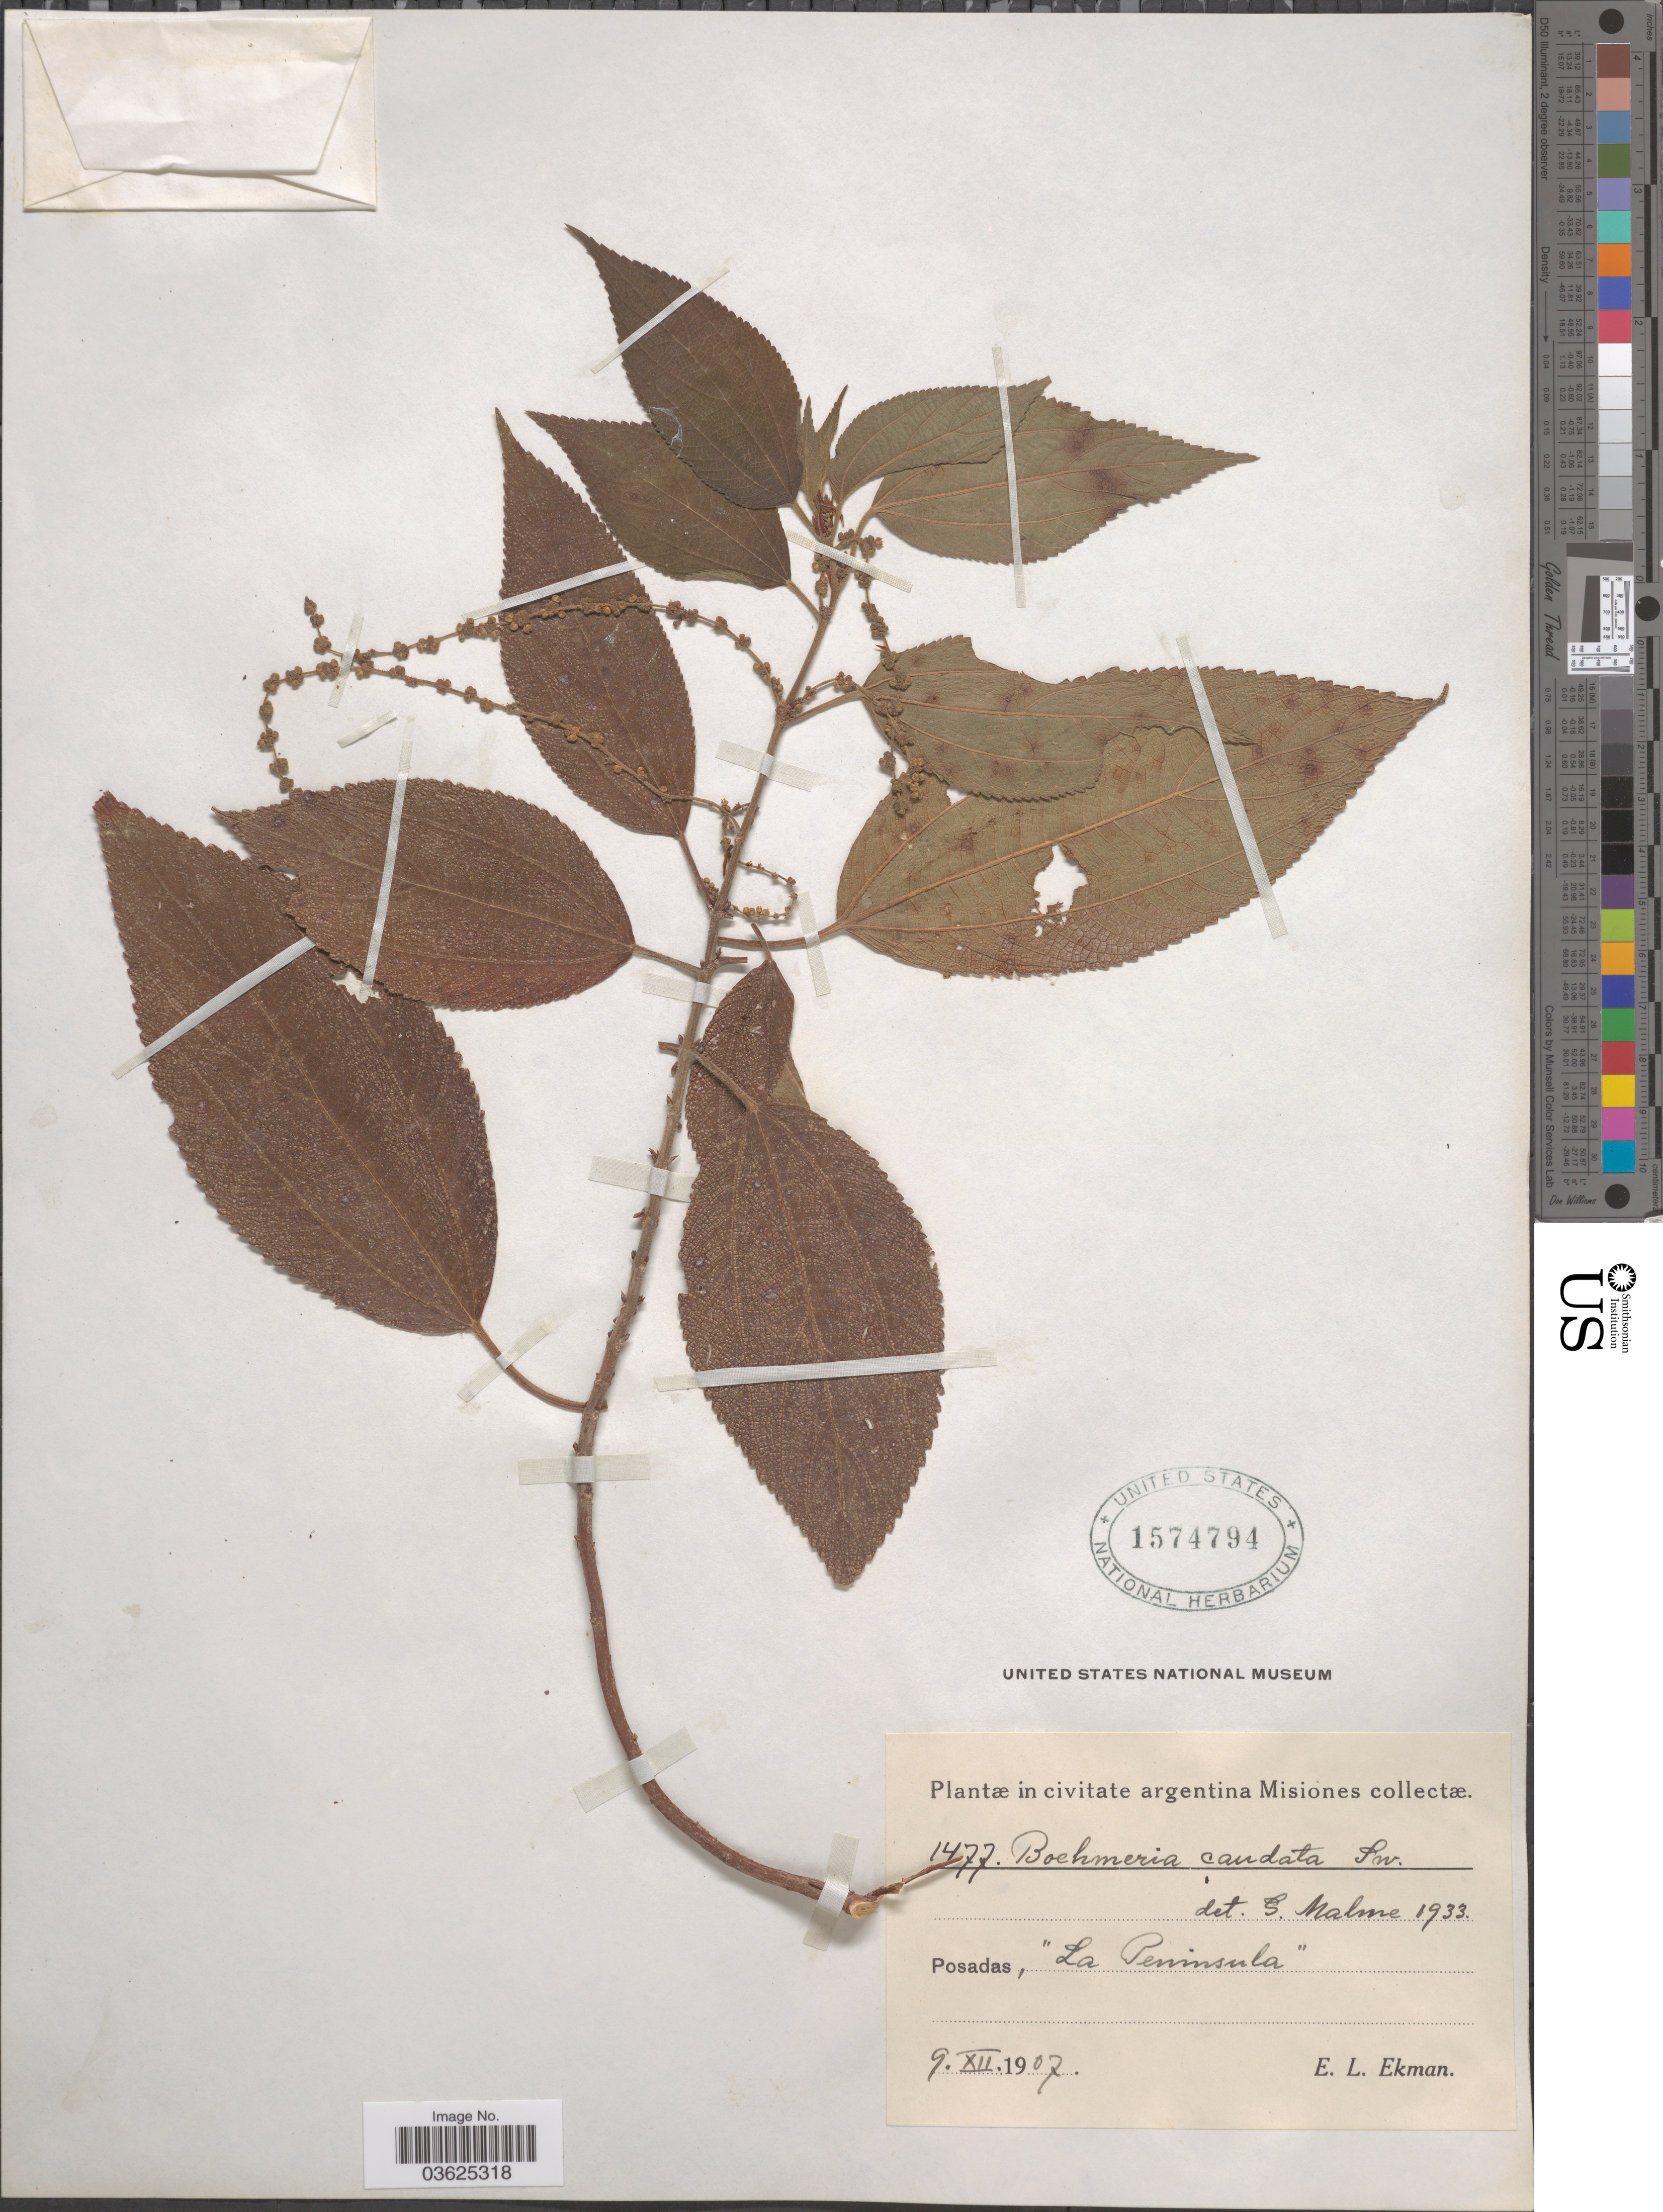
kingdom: Plantae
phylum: Tracheophyta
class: Magnoliopsida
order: Rosales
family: Urticaceae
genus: Boehmeria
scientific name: Boehmeria caudata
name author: Sw.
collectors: E. L. Ekman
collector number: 1477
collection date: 1907-12-09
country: Argentina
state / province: Misiones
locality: Posadas, "La Peninsula".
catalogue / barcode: US 1574794